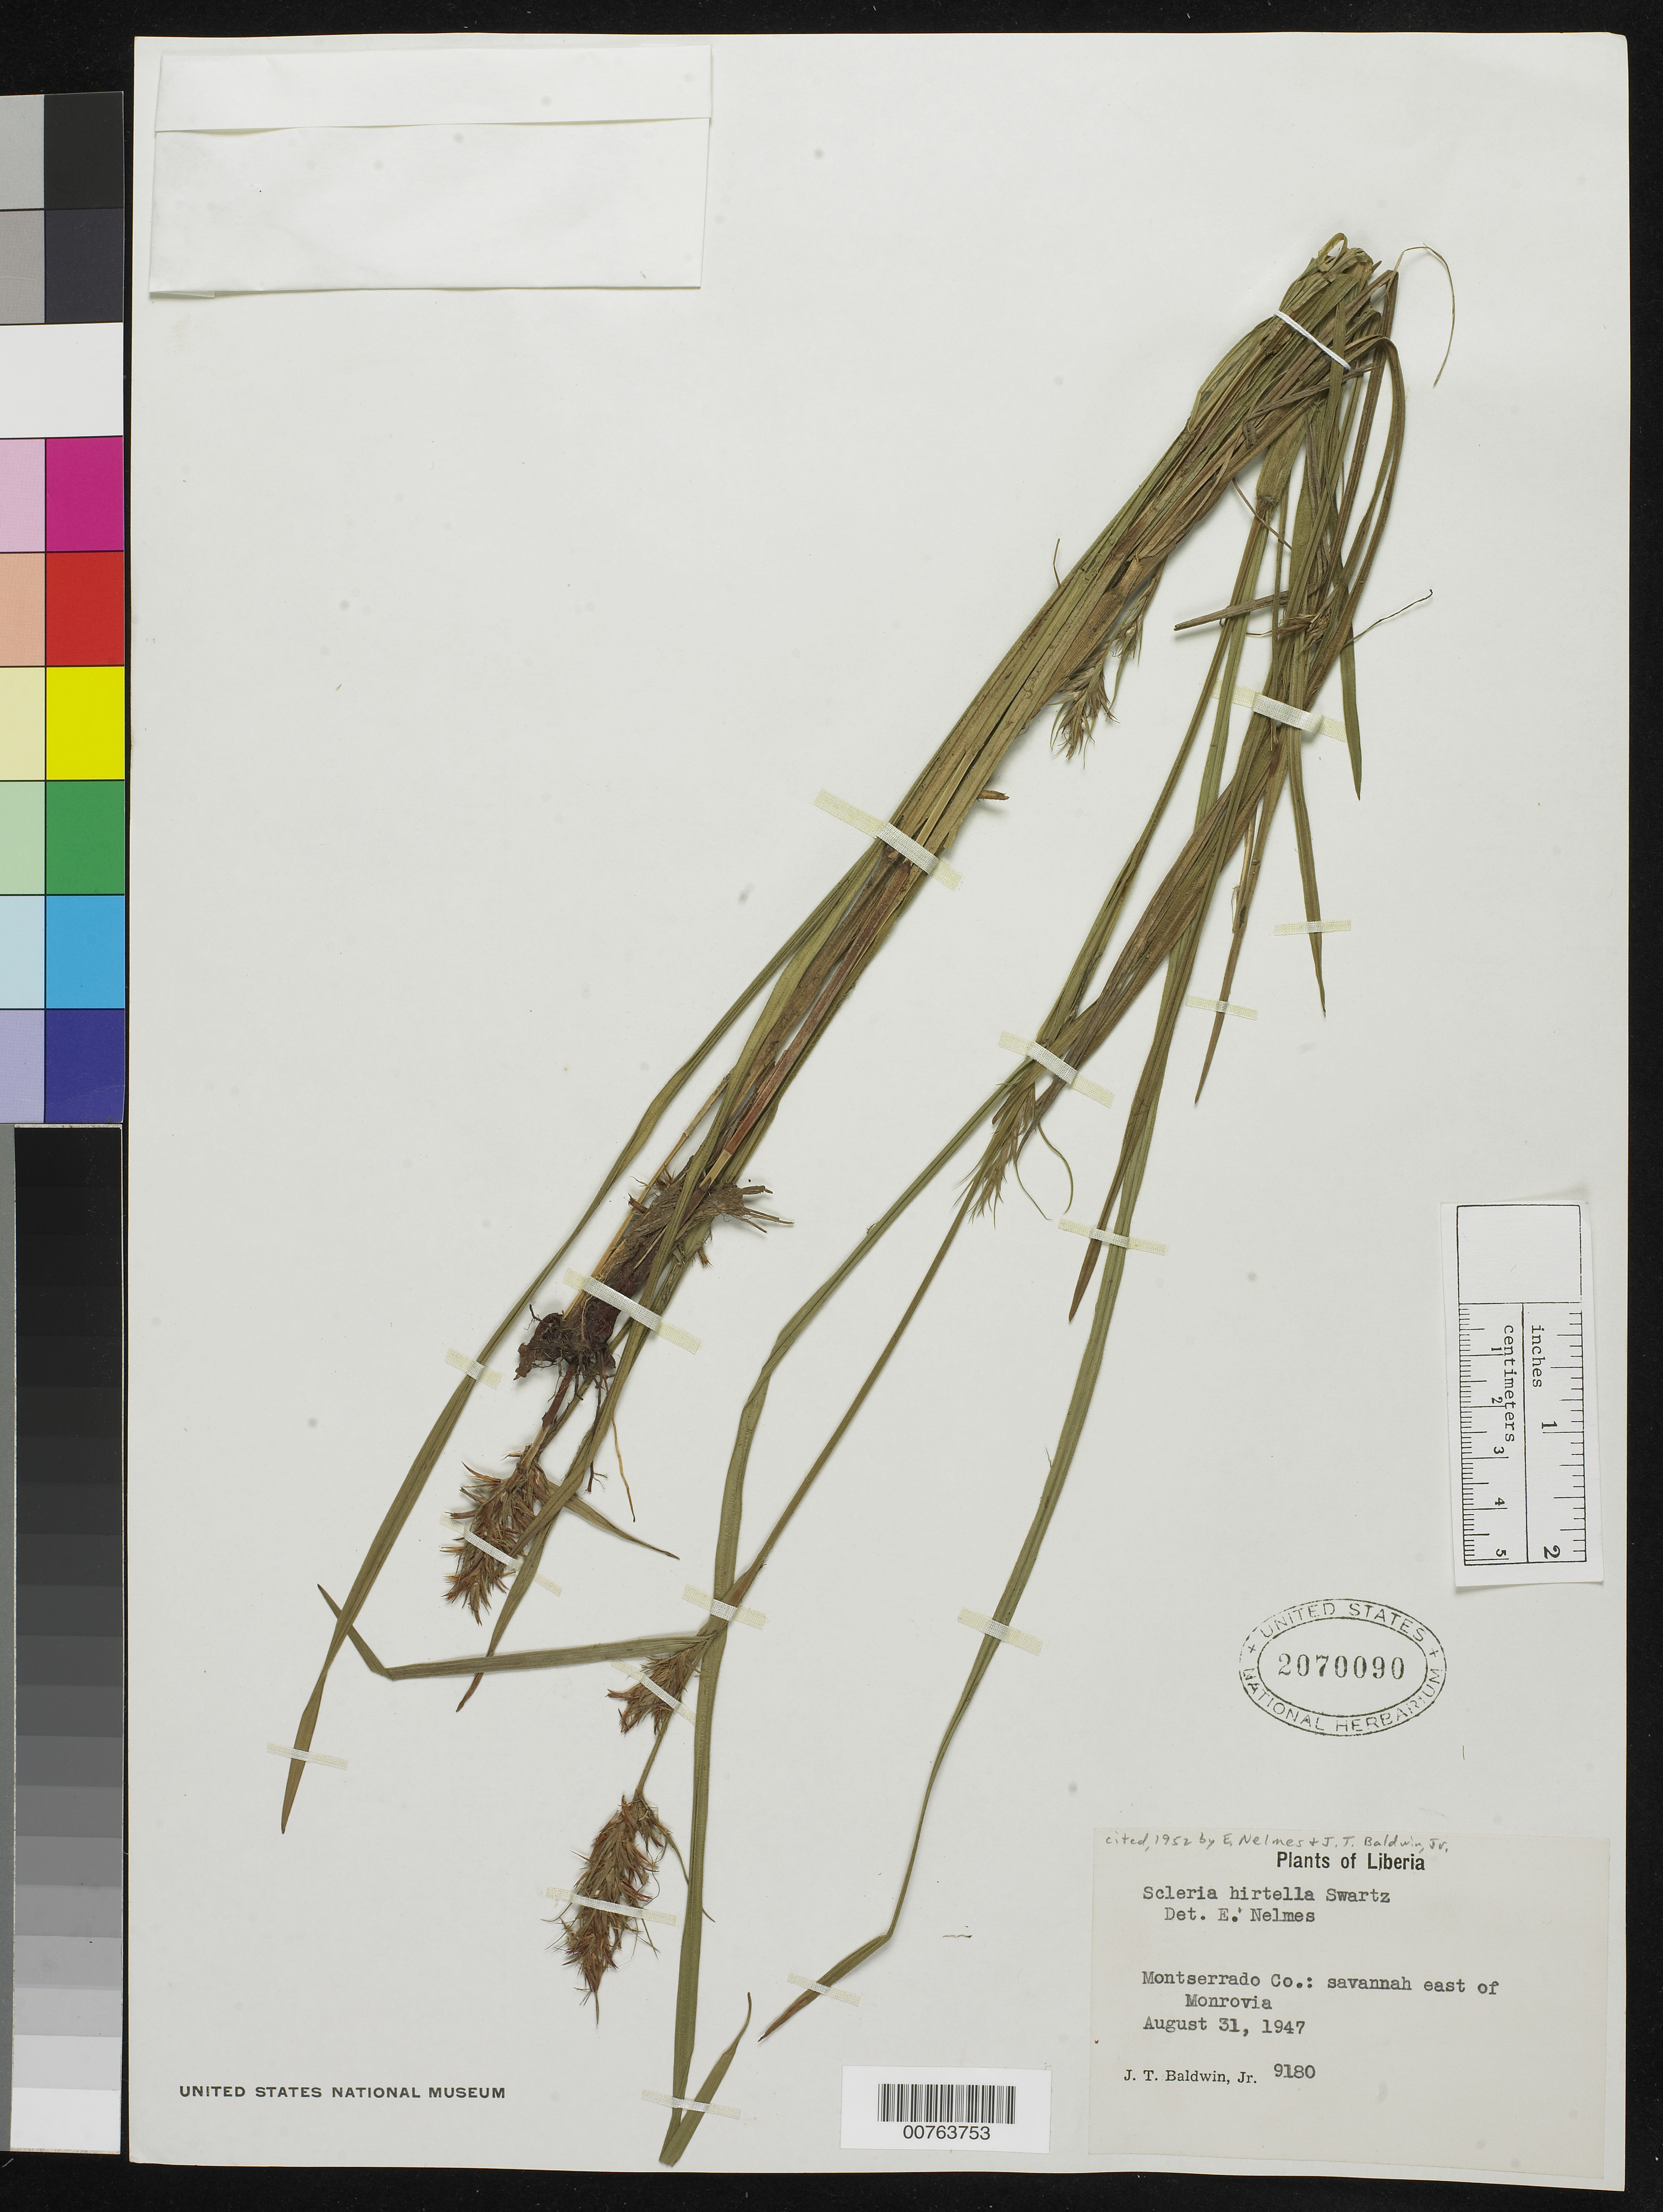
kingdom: Plantae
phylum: Tracheophyta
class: Liliopsida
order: Poales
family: Cyperaceae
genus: Scleria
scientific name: Scleria spiciformis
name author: Benth.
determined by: Strong, Mark T., (BOT), Smithsonian Institution - National Museum of Natural History (UNITED STATES)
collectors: J. T. Baldwin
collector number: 9180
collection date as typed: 31 Aug 1947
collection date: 1947-08-31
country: Liberia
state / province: Montserrado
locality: East of Monrovia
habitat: Savannah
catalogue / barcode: US 2070090